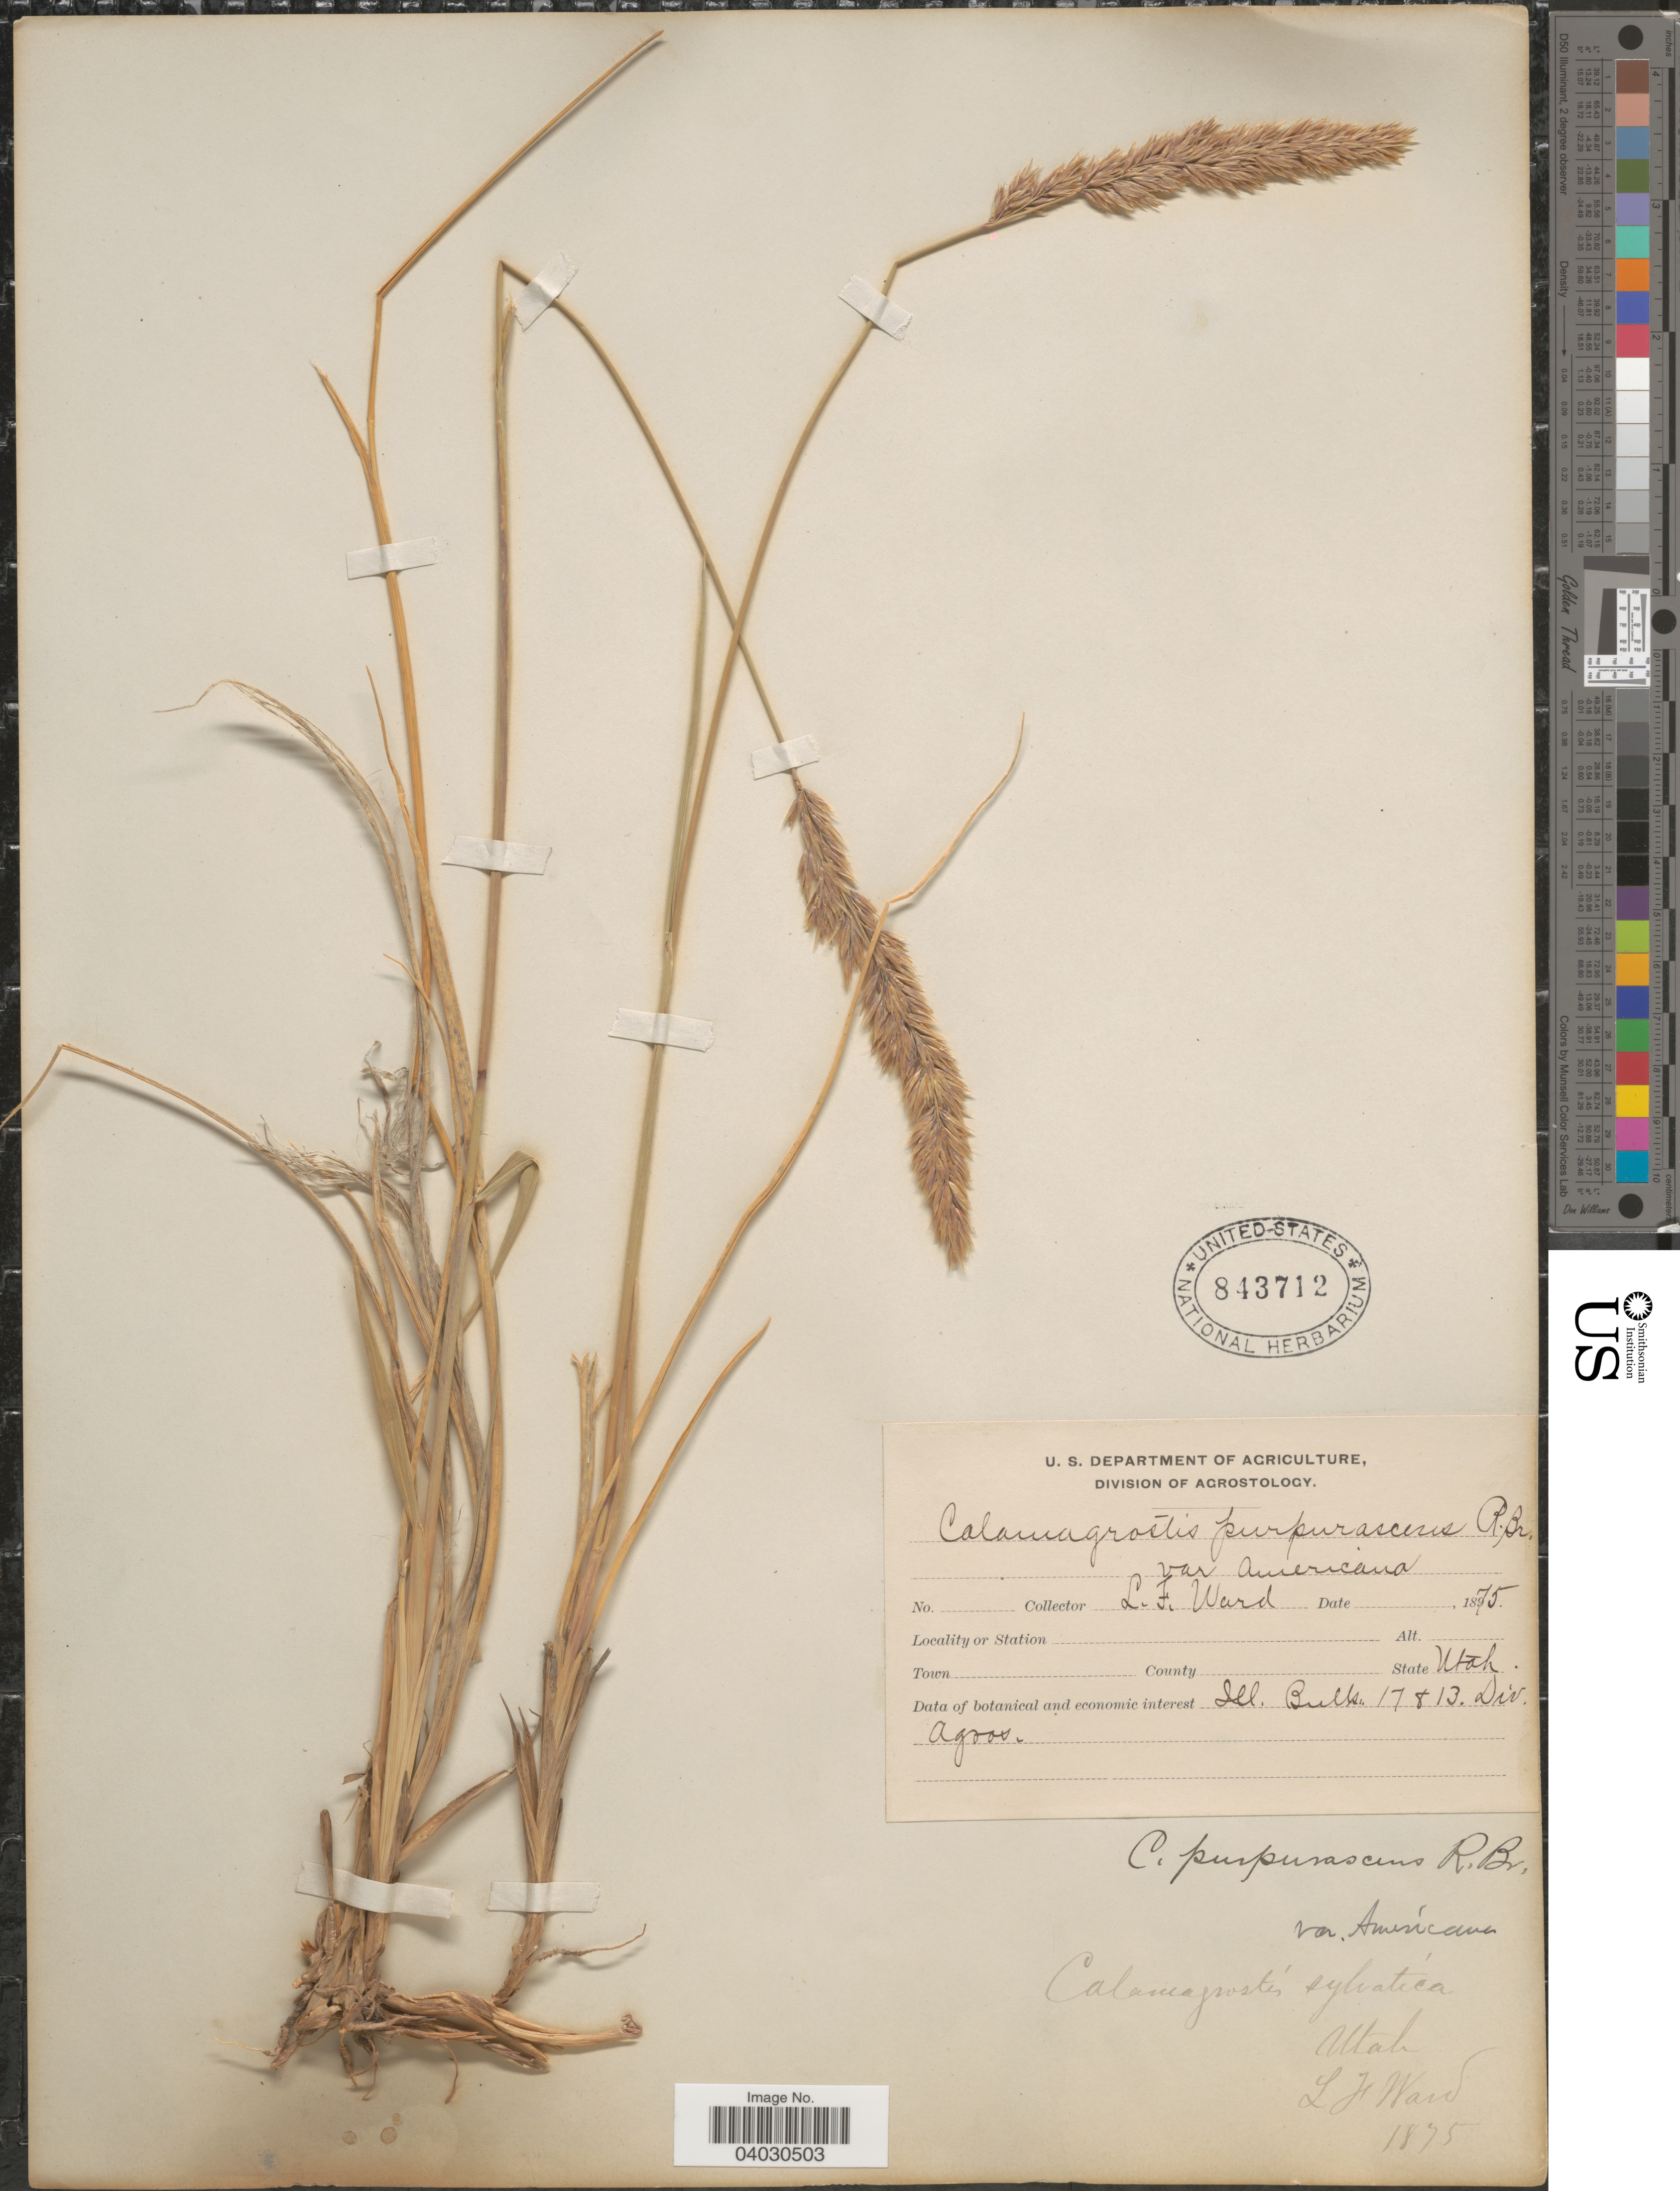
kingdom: Plantae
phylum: Tracheophyta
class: Liliopsida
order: Poales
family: Poaceae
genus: Calamagrostis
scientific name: Calamagrostis purpurascens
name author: R. Br.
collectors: L. Ward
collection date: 1875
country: United States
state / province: Utah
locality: Ill. Butts 17 & 13. Div. Agroos.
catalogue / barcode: US 843712